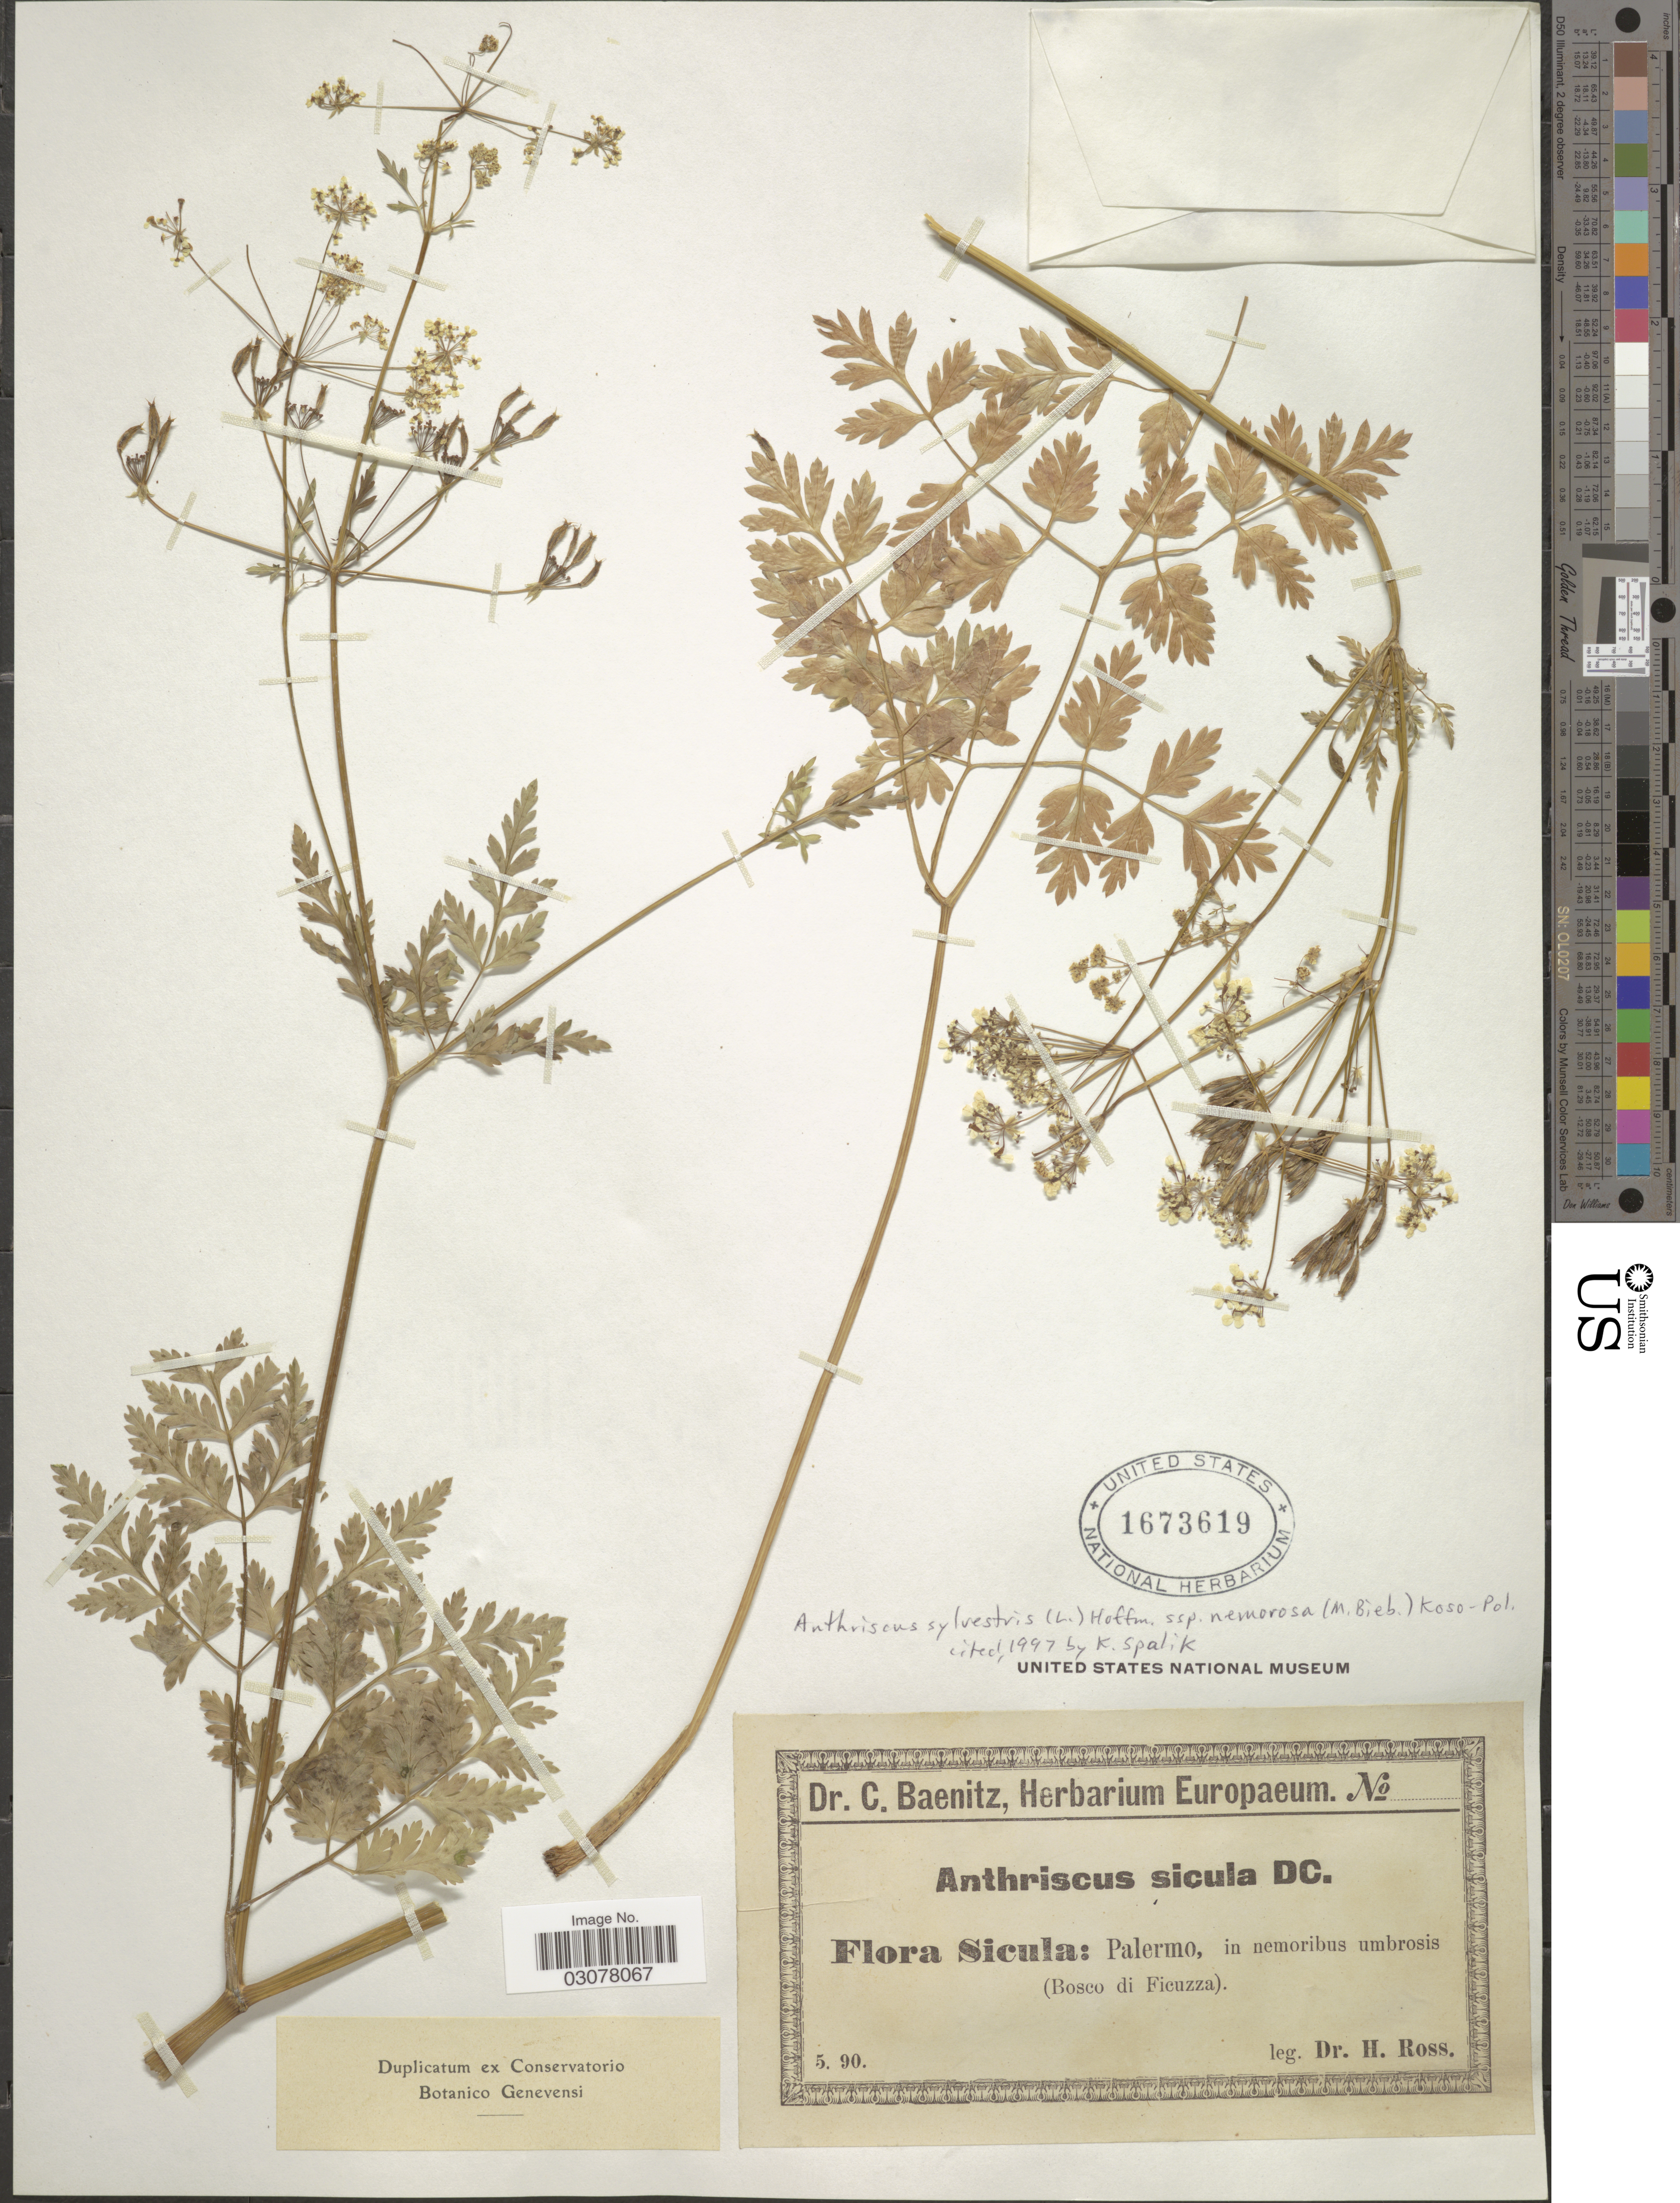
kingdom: Plantae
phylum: Tracheophyta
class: Magnoliopsida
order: Apiales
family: Apiaceae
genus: Anthriscus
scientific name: Anthriscus sylvestris subsp. nemorosa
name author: (L.) Hoffm.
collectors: H. Ross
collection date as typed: Transcribed d/m/y: /5/90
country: Italy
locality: Sicula: Palermo (Bosco di Ficuzza).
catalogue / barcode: US 1673619